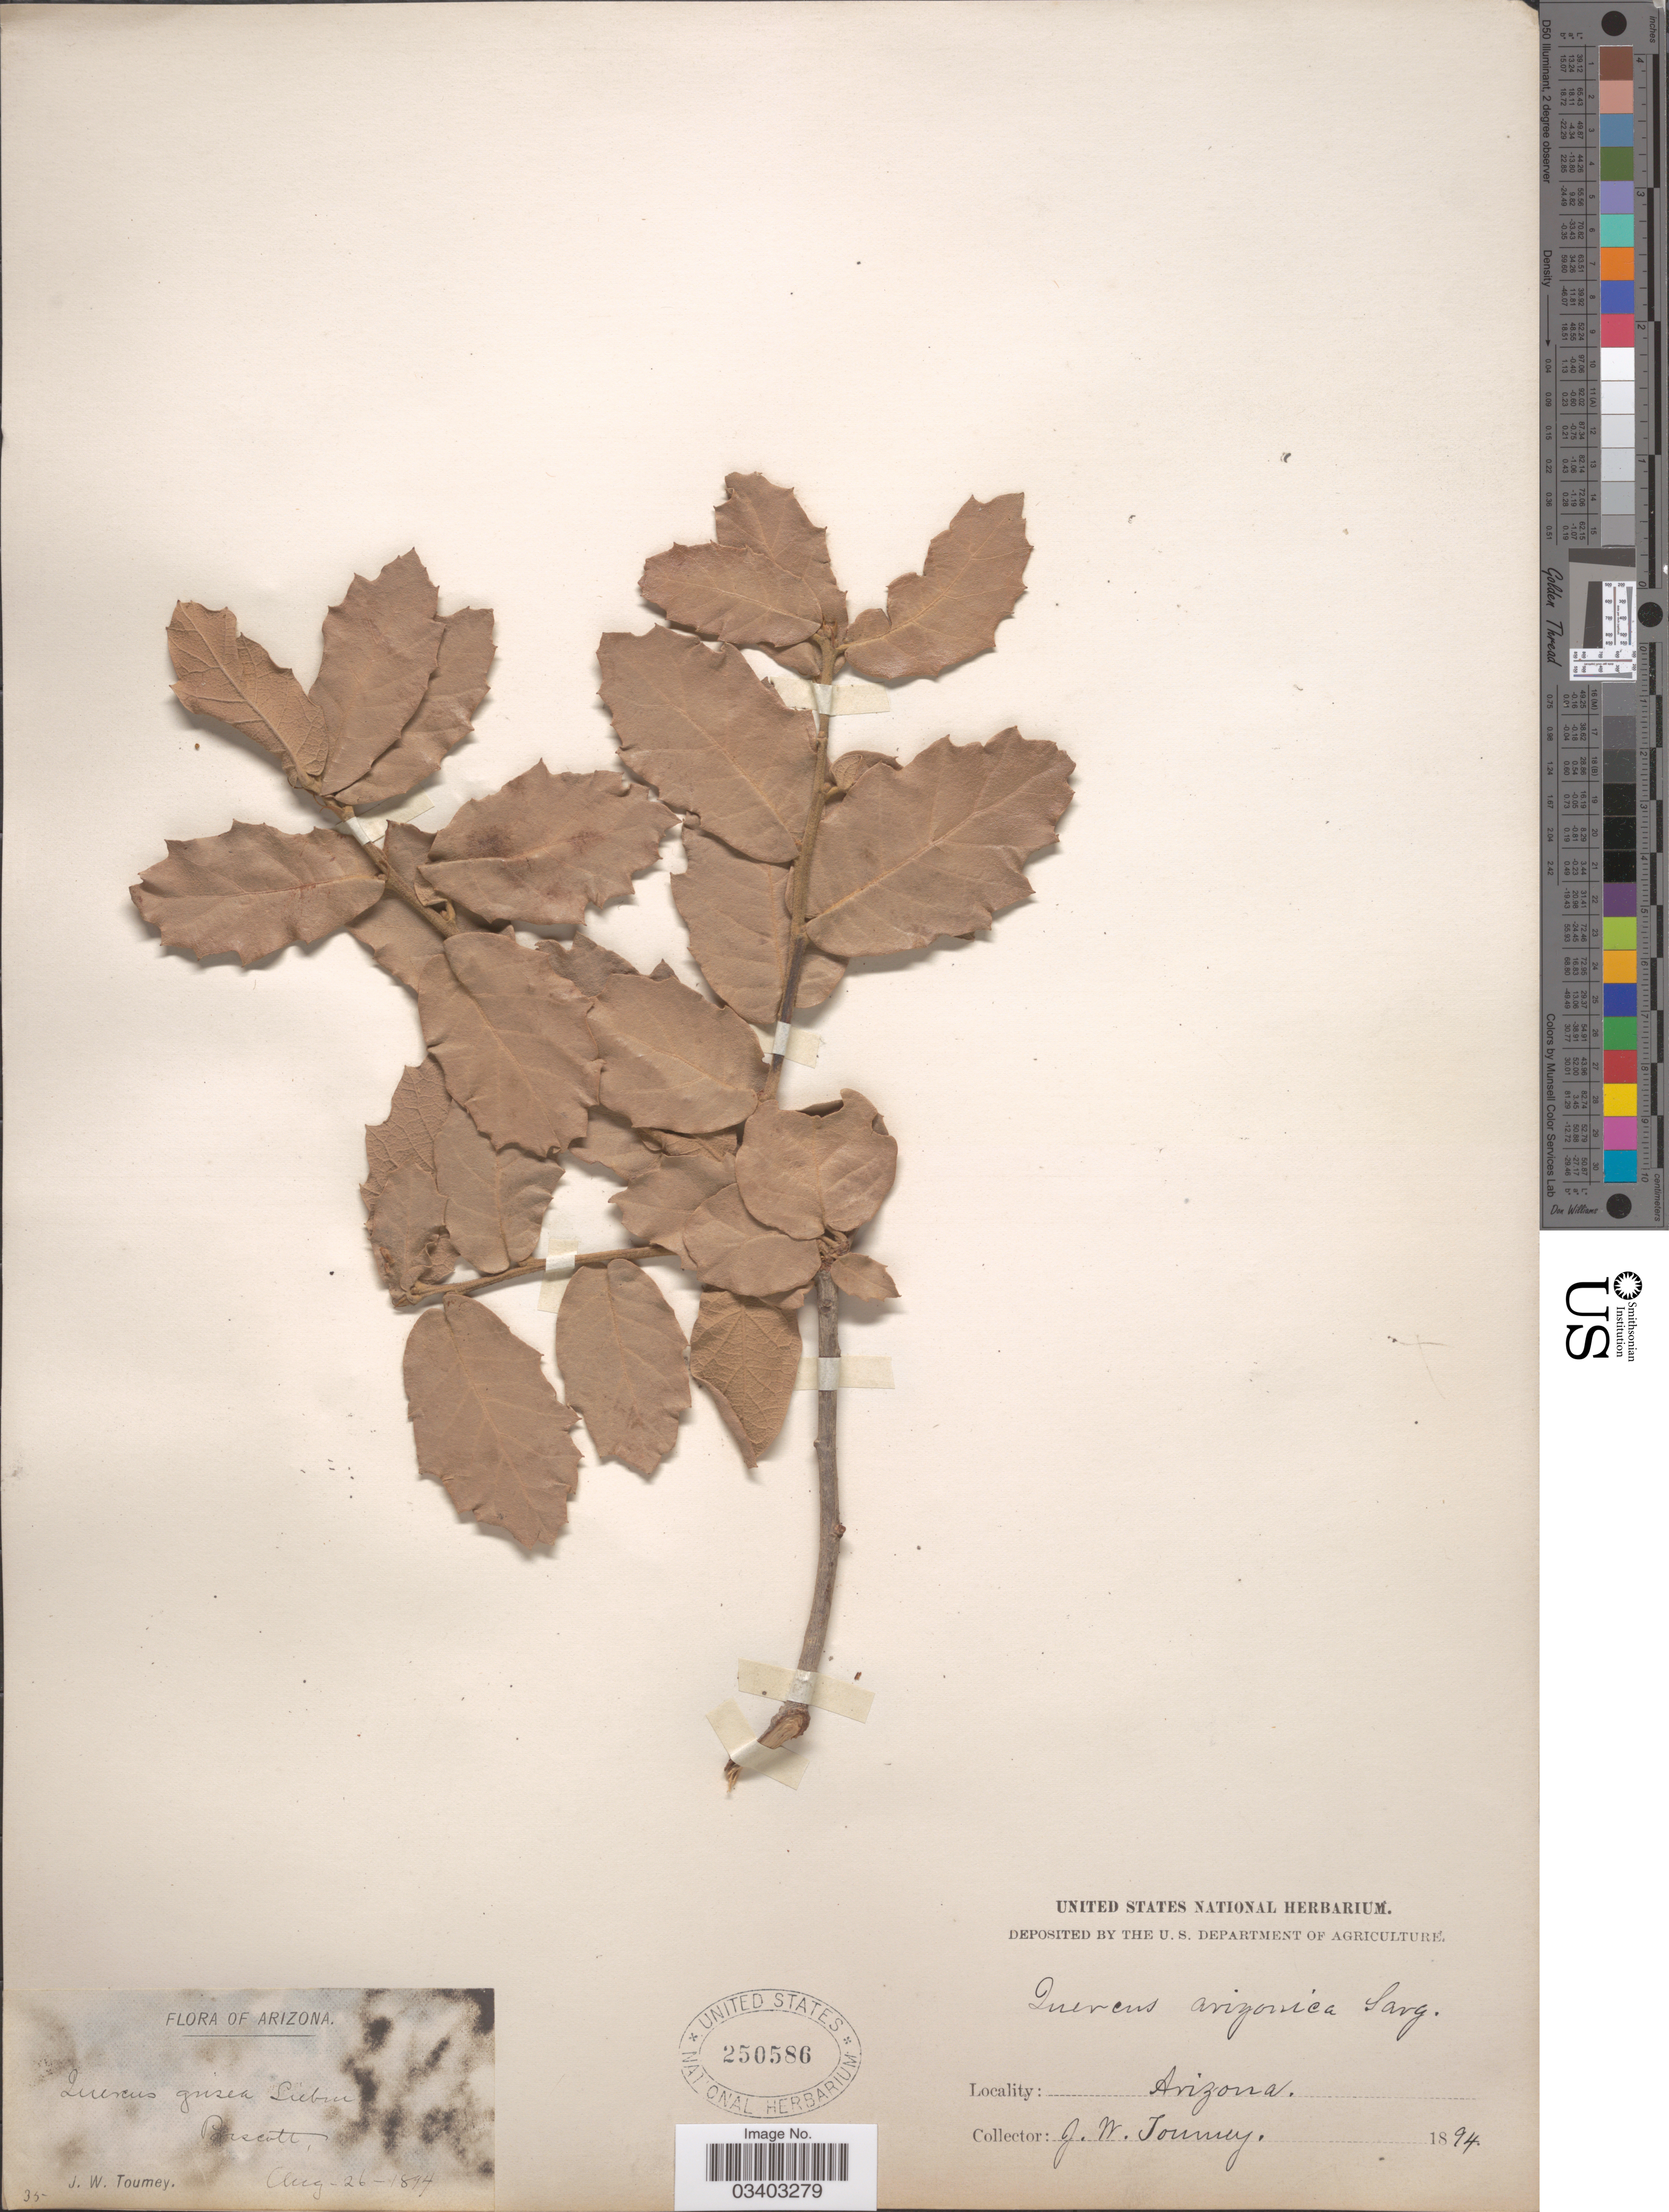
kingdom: Plantae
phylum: Tracheophyta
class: Magnoliopsida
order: Fagales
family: Fagaceae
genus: Quercus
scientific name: Quercus arizonica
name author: Sarg.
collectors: J. W. Toumey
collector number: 35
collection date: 1894-08-26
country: United States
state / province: Arizona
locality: Prescott.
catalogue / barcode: US 250586